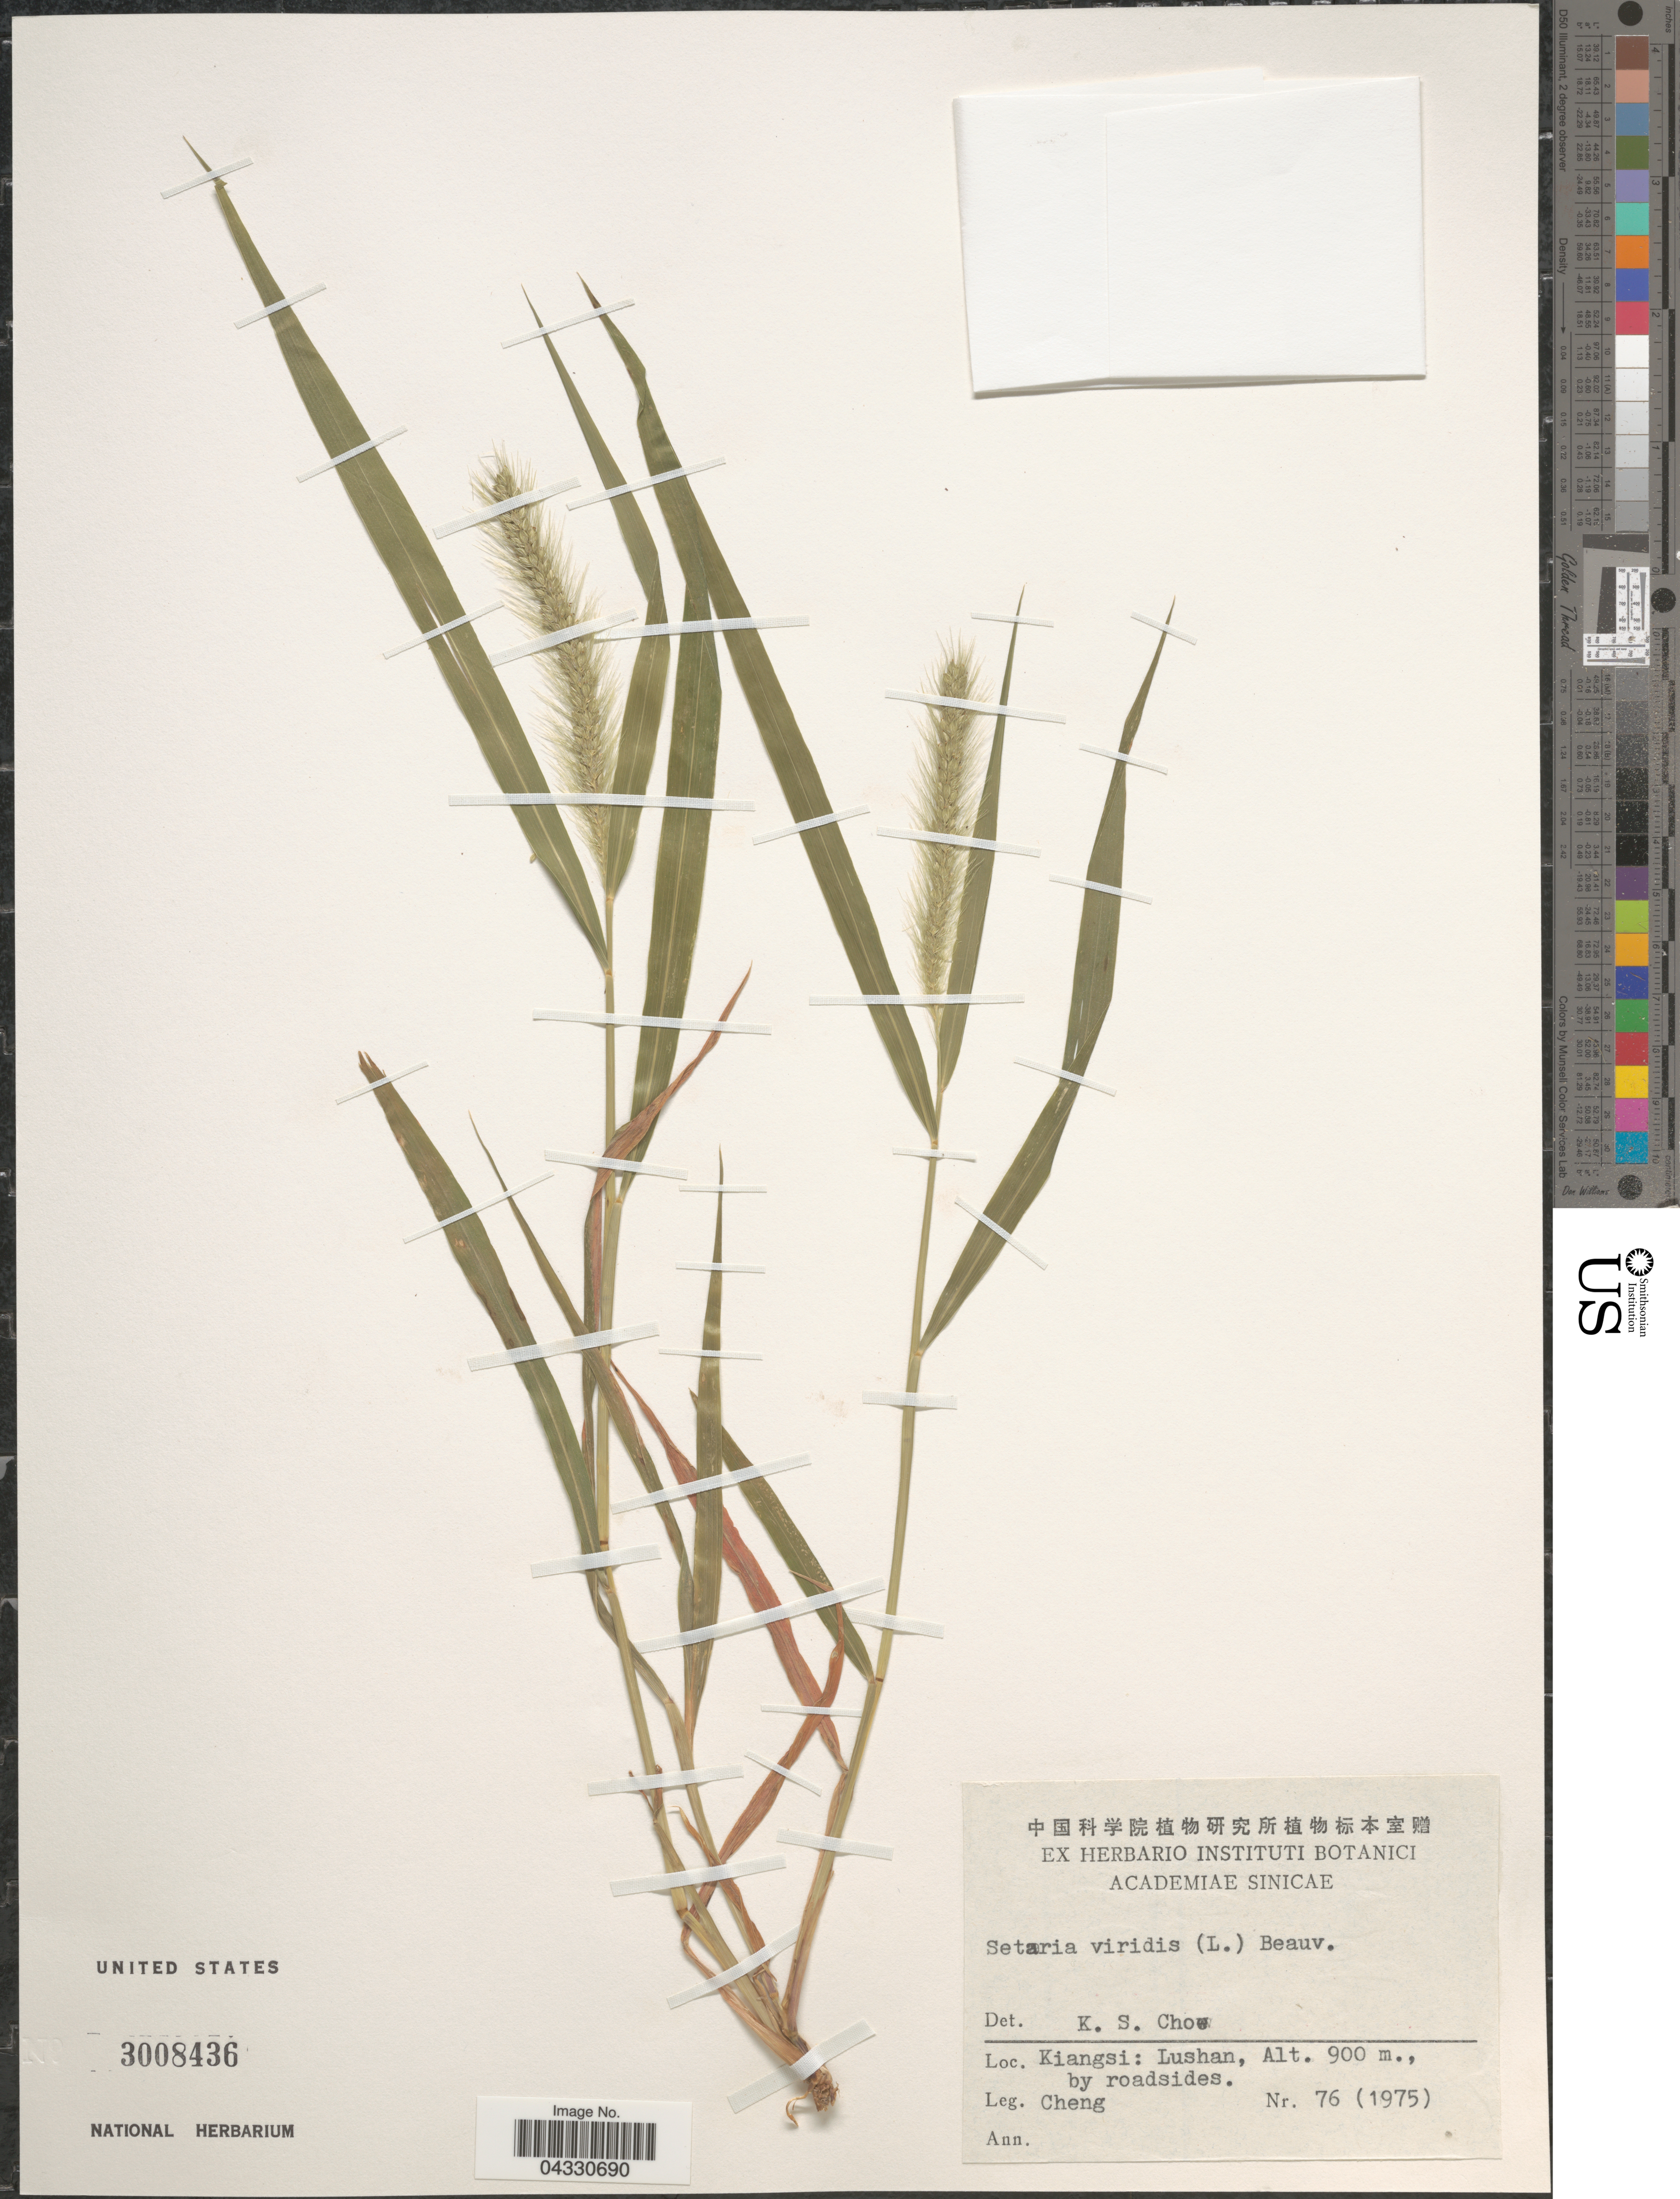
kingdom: Plantae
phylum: Tracheophyta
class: Liliopsida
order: Poales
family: Poaceae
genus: Setaria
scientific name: Setaria viridis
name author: (L.) P. Beauv.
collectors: -. Cheng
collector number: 76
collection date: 1975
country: China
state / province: Jiangxi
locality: Kiangsi: Lushan.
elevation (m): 900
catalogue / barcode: US 3008436